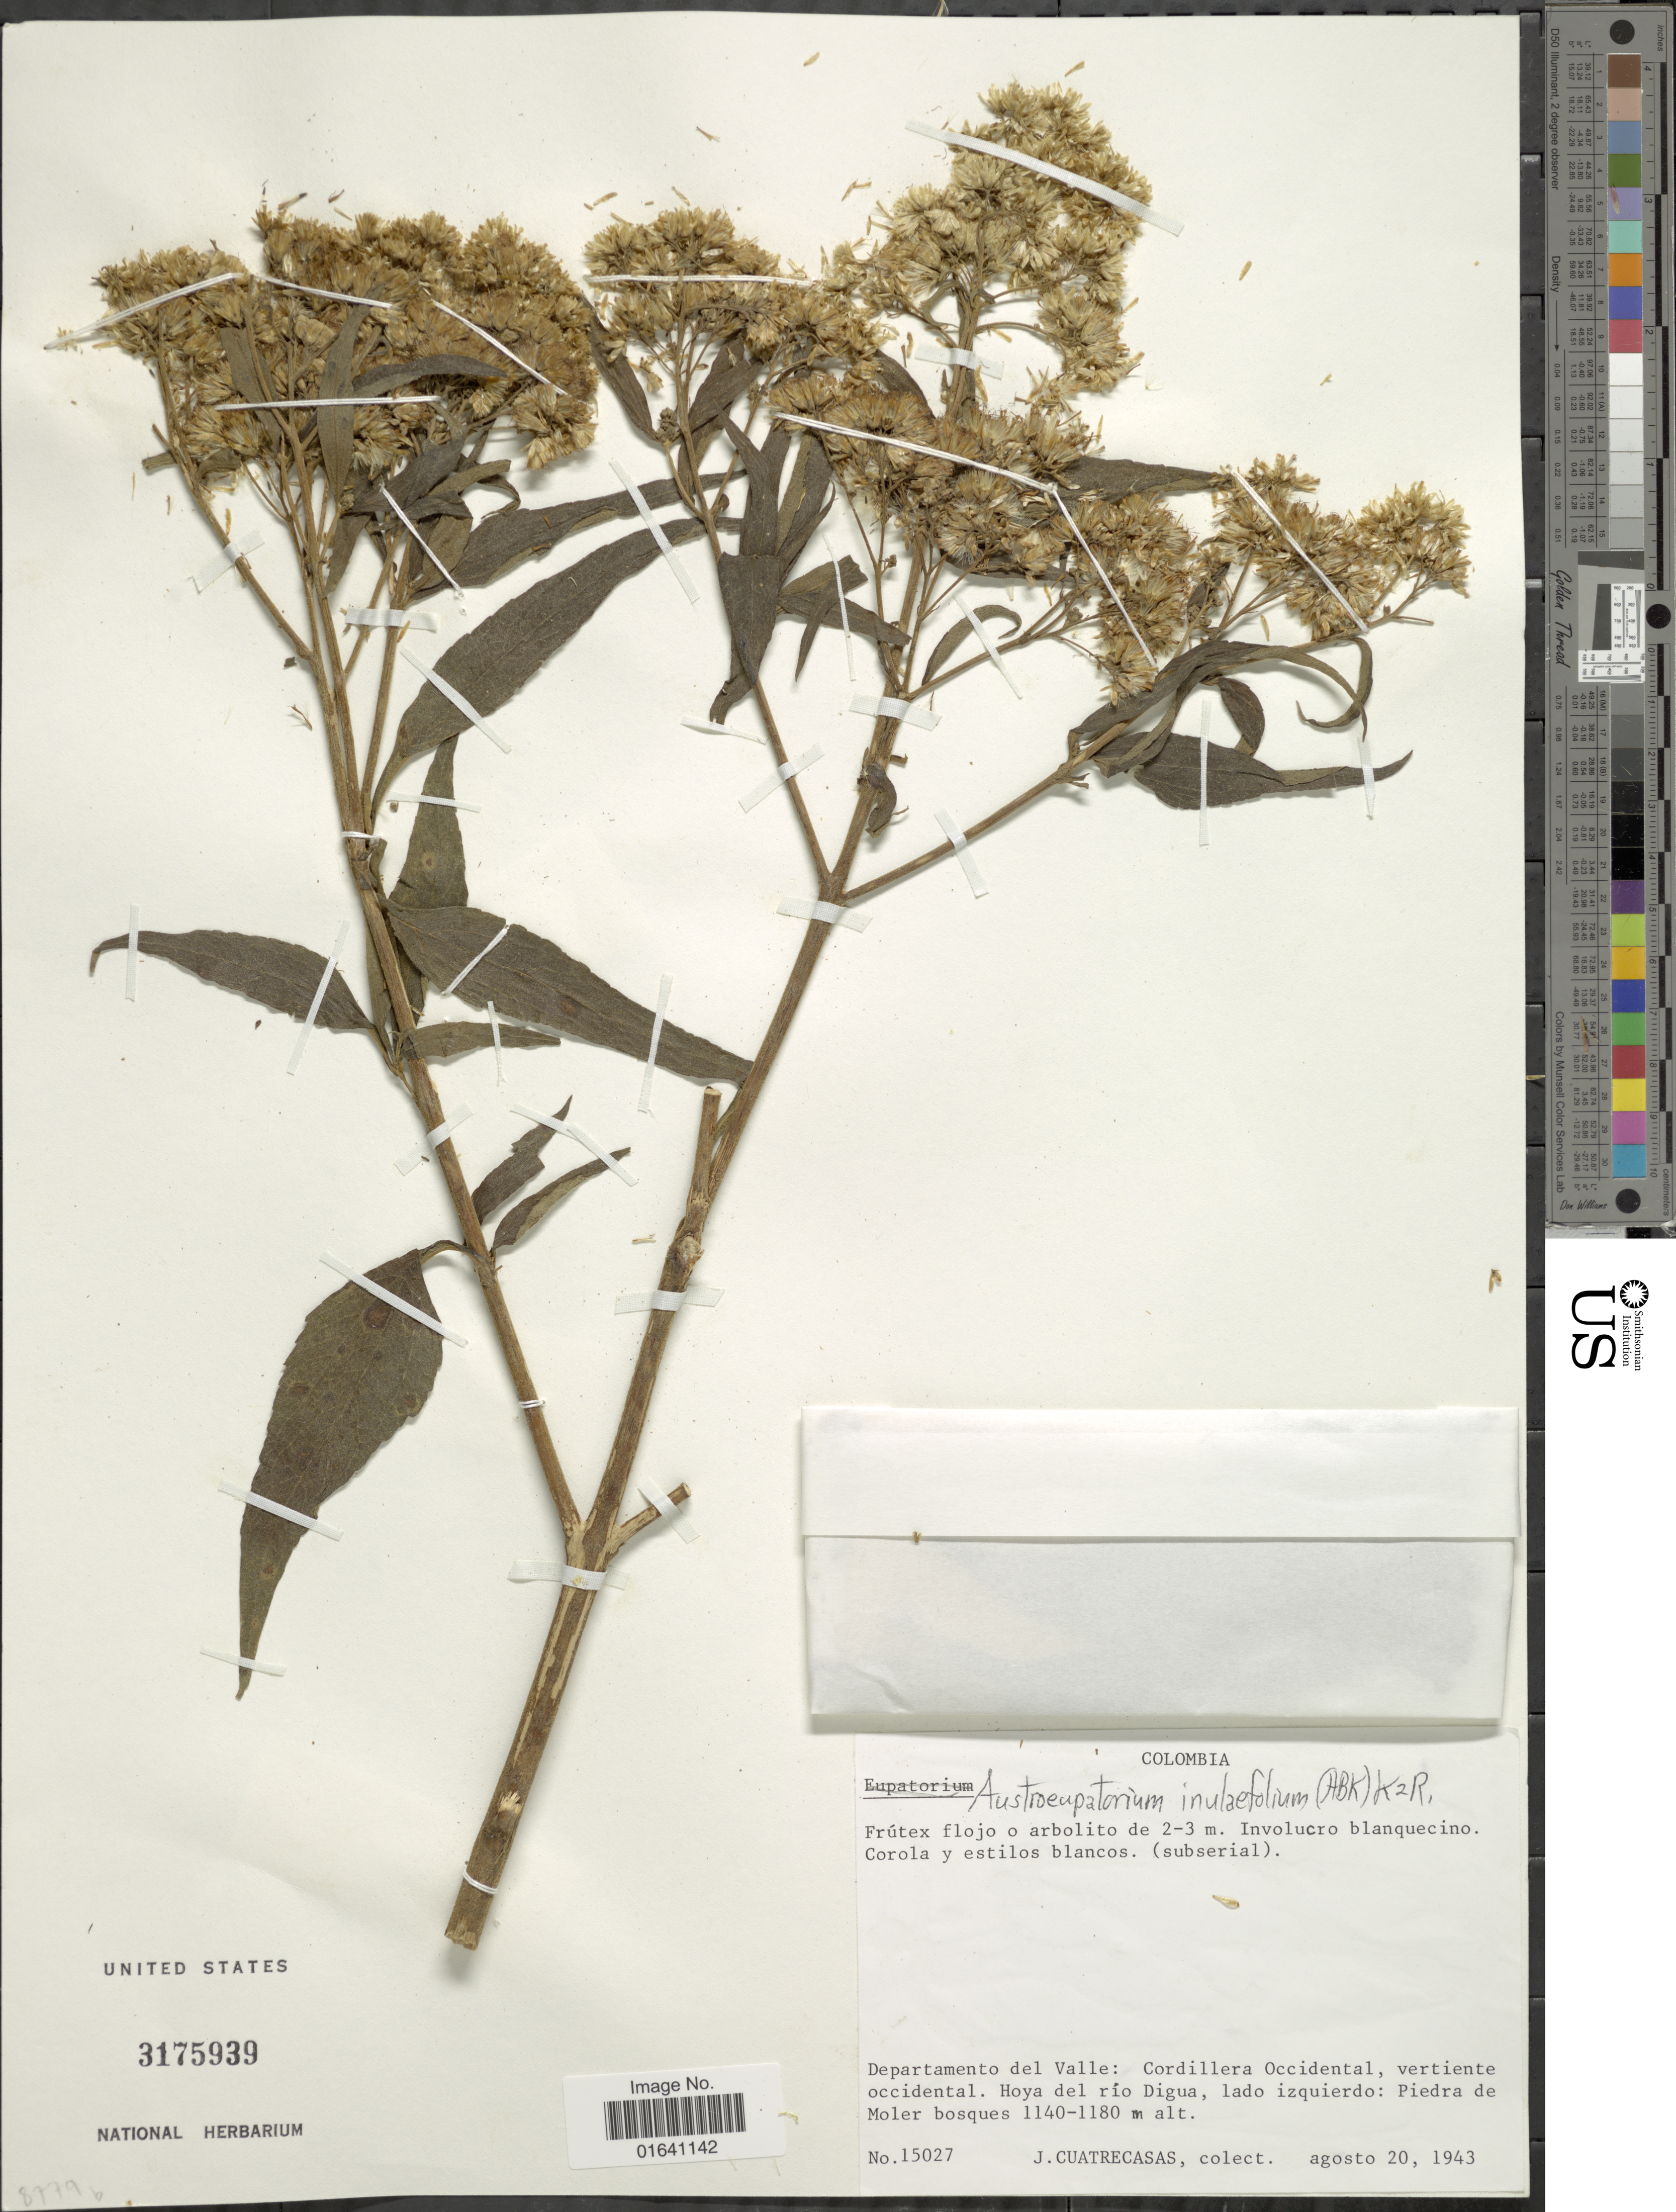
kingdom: Plantae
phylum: Tracheophyta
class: Magnoliopsida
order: Asterales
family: Asteraceae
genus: Austroeupatorium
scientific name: Austroeupatorium inulaefolium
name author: (Kunth) R.M. King & H. Rob.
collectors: J. Cuatrecasas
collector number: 15027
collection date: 1943-08-20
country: Colombia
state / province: Valle del Cauca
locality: Departamento del valle: Cordillera Occidental, vertiente occidental. Hoya del río Digua, lado izquierdo: Piedra de Moler bosques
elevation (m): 1140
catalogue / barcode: US 3175939